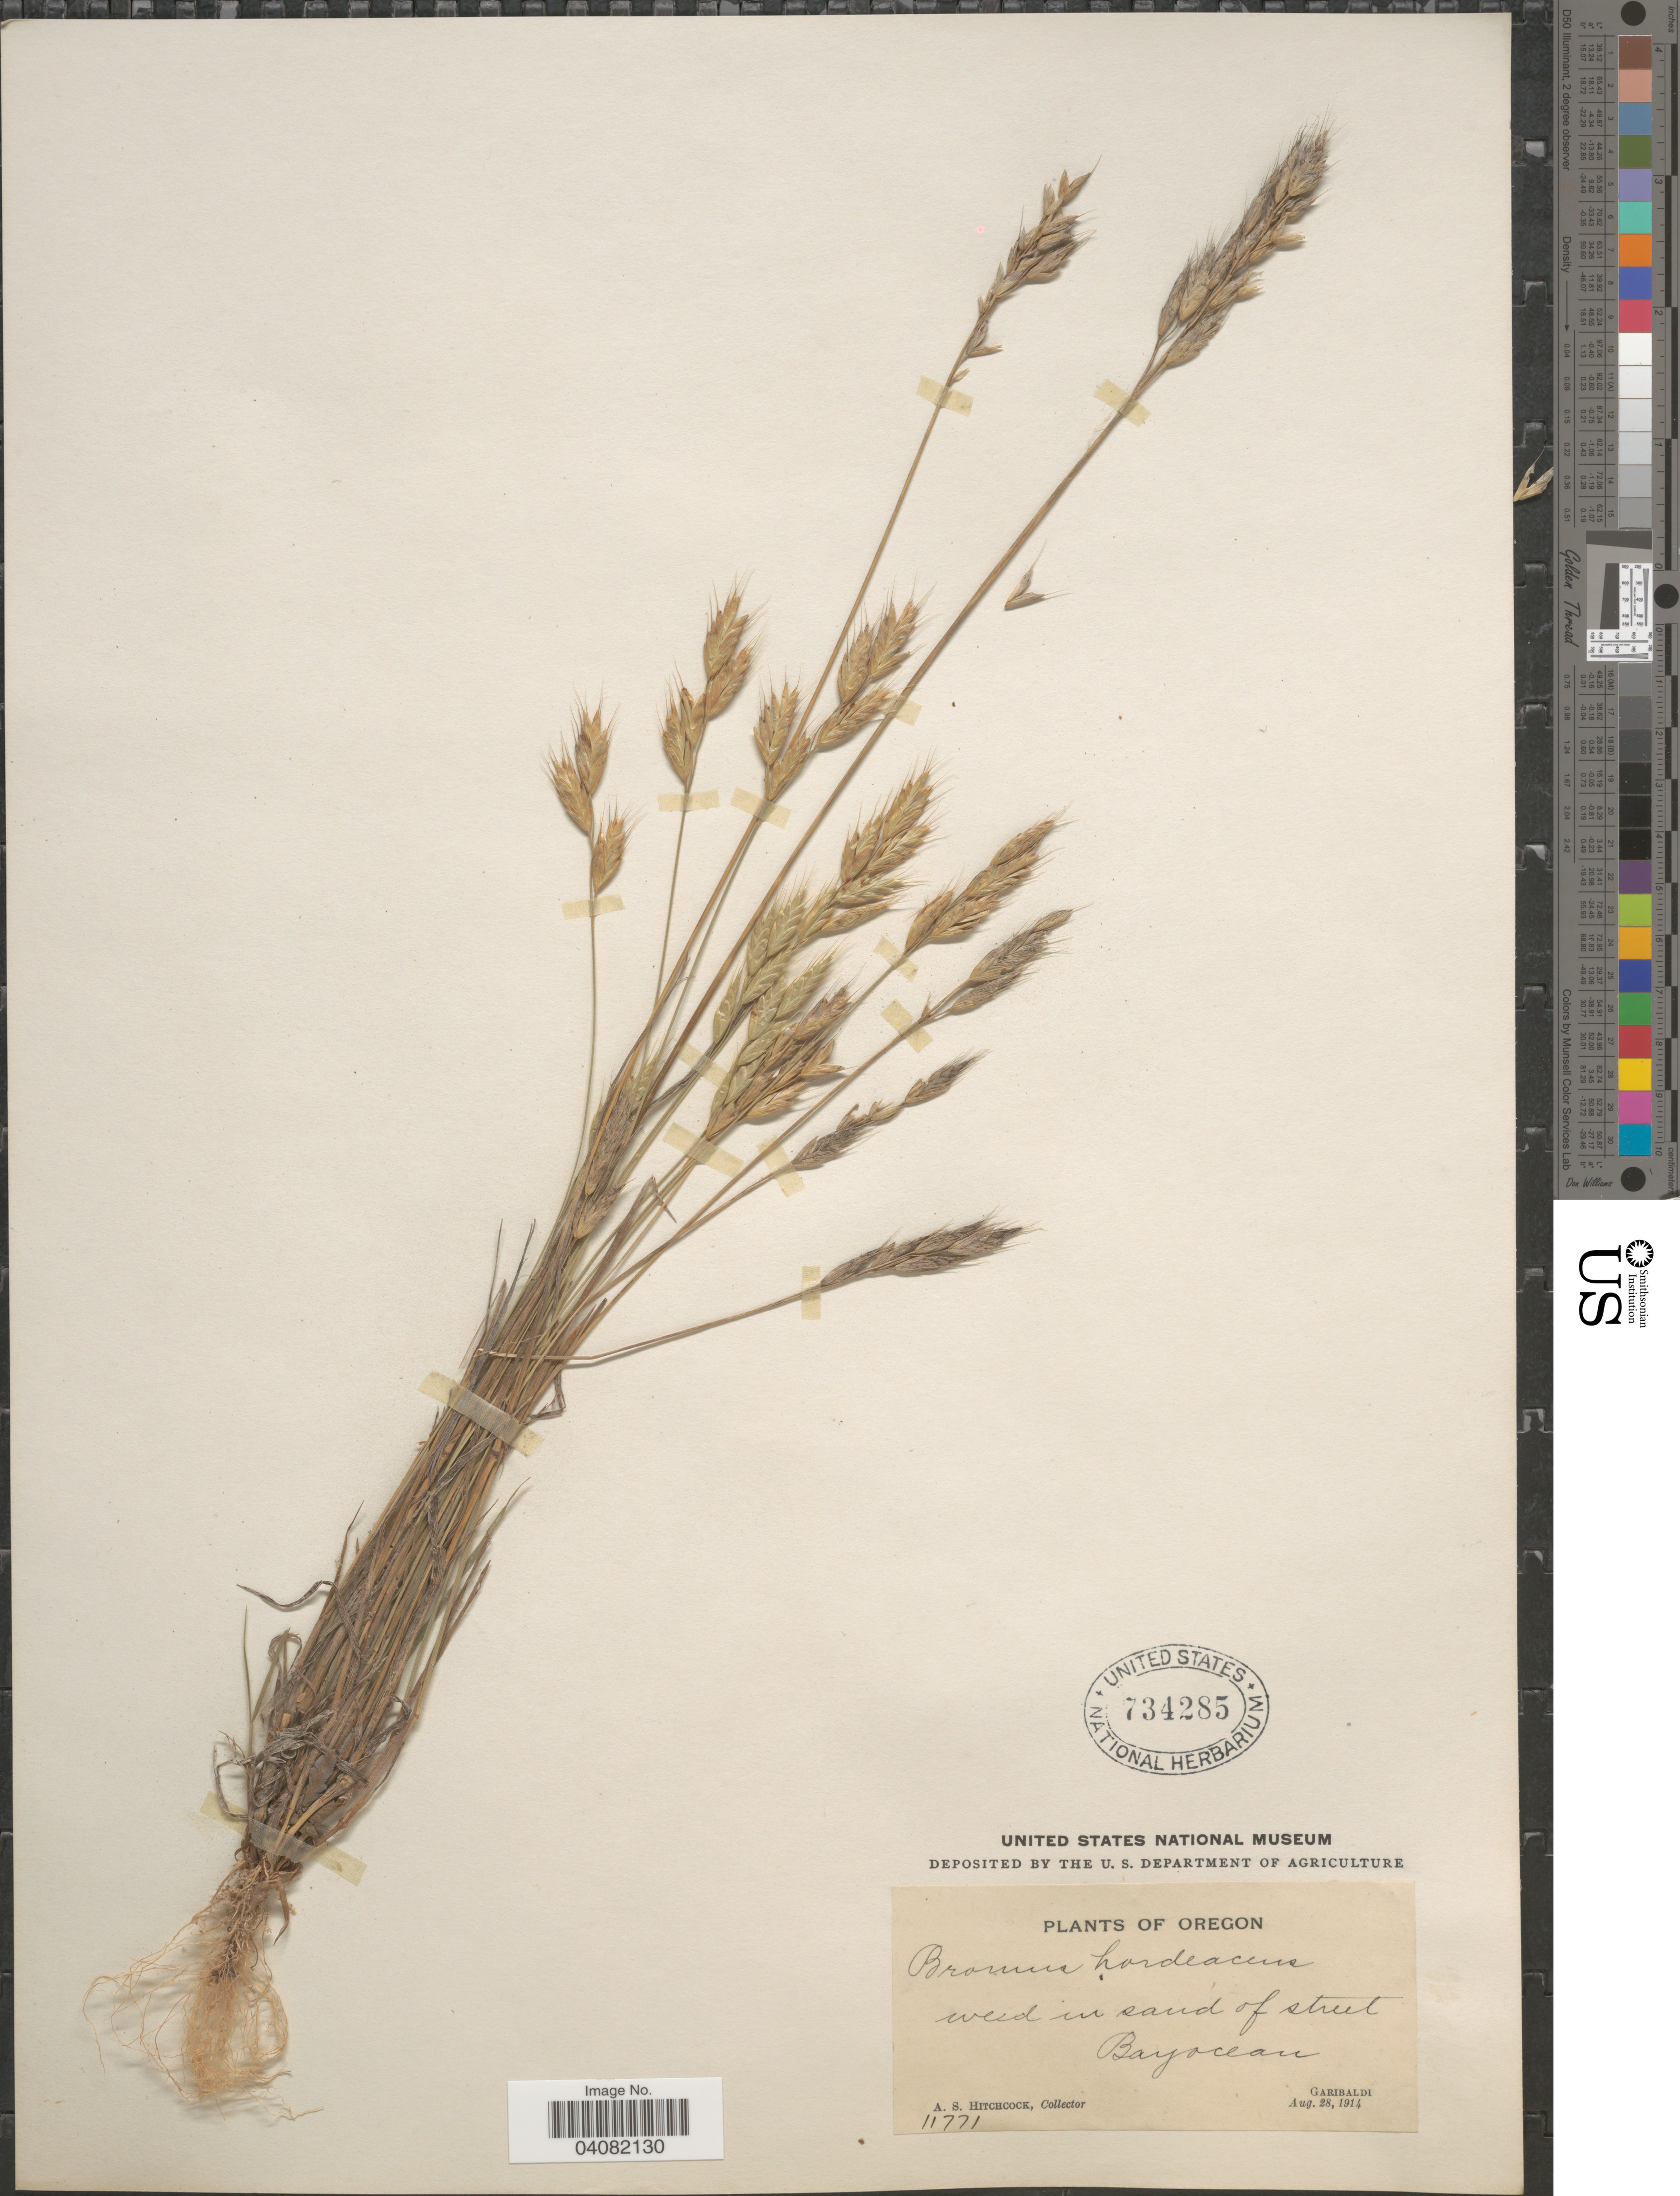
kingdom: Plantae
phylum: Tracheophyta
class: Liliopsida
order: Poales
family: Poaceae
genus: Bromus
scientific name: Bromus hordeaceus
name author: L.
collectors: A. S. Hitchcock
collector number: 11771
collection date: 1914-08-28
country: United States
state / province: Oregon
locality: Weed in sand of street. Bayocean. Garibaldi.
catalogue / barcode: US 734285